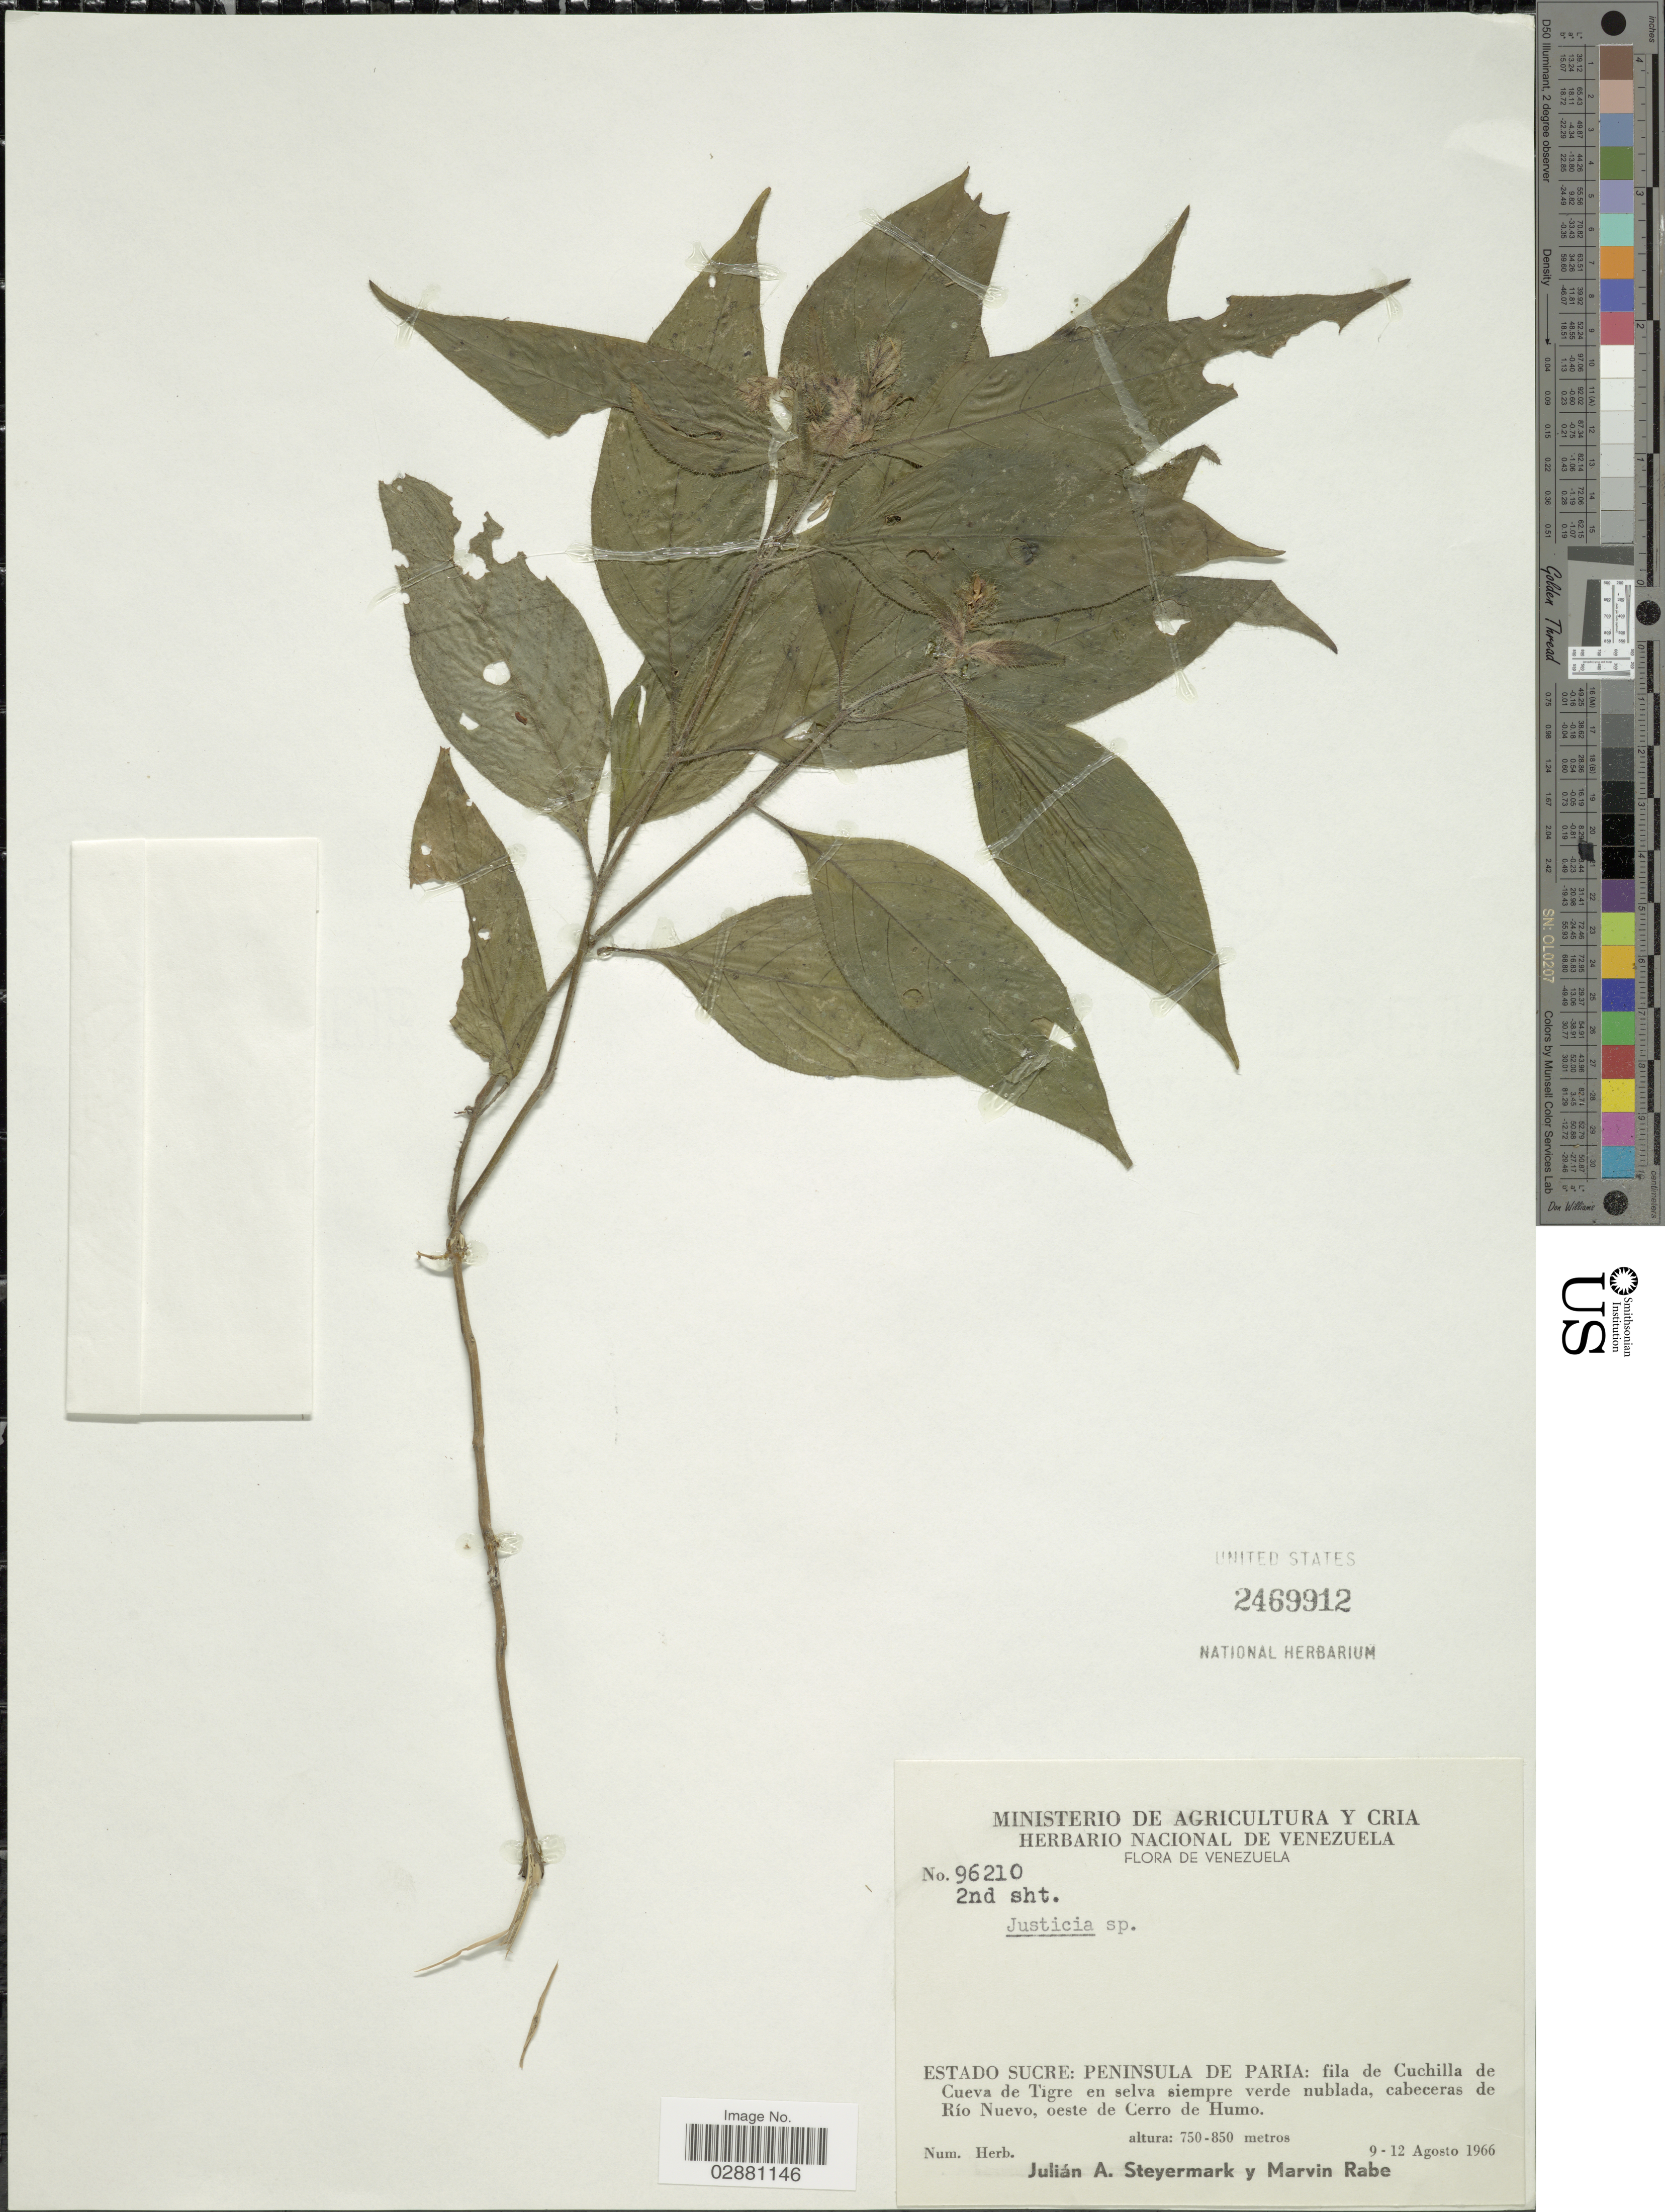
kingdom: Plantae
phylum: Tracheophyta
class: Magnoliopsida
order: Lamiales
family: Acanthaceae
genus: Justicia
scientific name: Justicia tobagensis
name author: (Urb.) Wassh.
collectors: J. Steyermark & M. Rabe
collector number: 96210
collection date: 1966-08-09/1966-08-12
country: Venezuela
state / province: Sucre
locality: Estado Sucre: Peninsula de Paria: fila de Cuchilla de Cueva de Tigre en selva siempre verde nublada, cabeceras de Río Nuevo, oeste de Cerro de Humo.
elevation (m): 750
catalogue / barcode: US 2469912